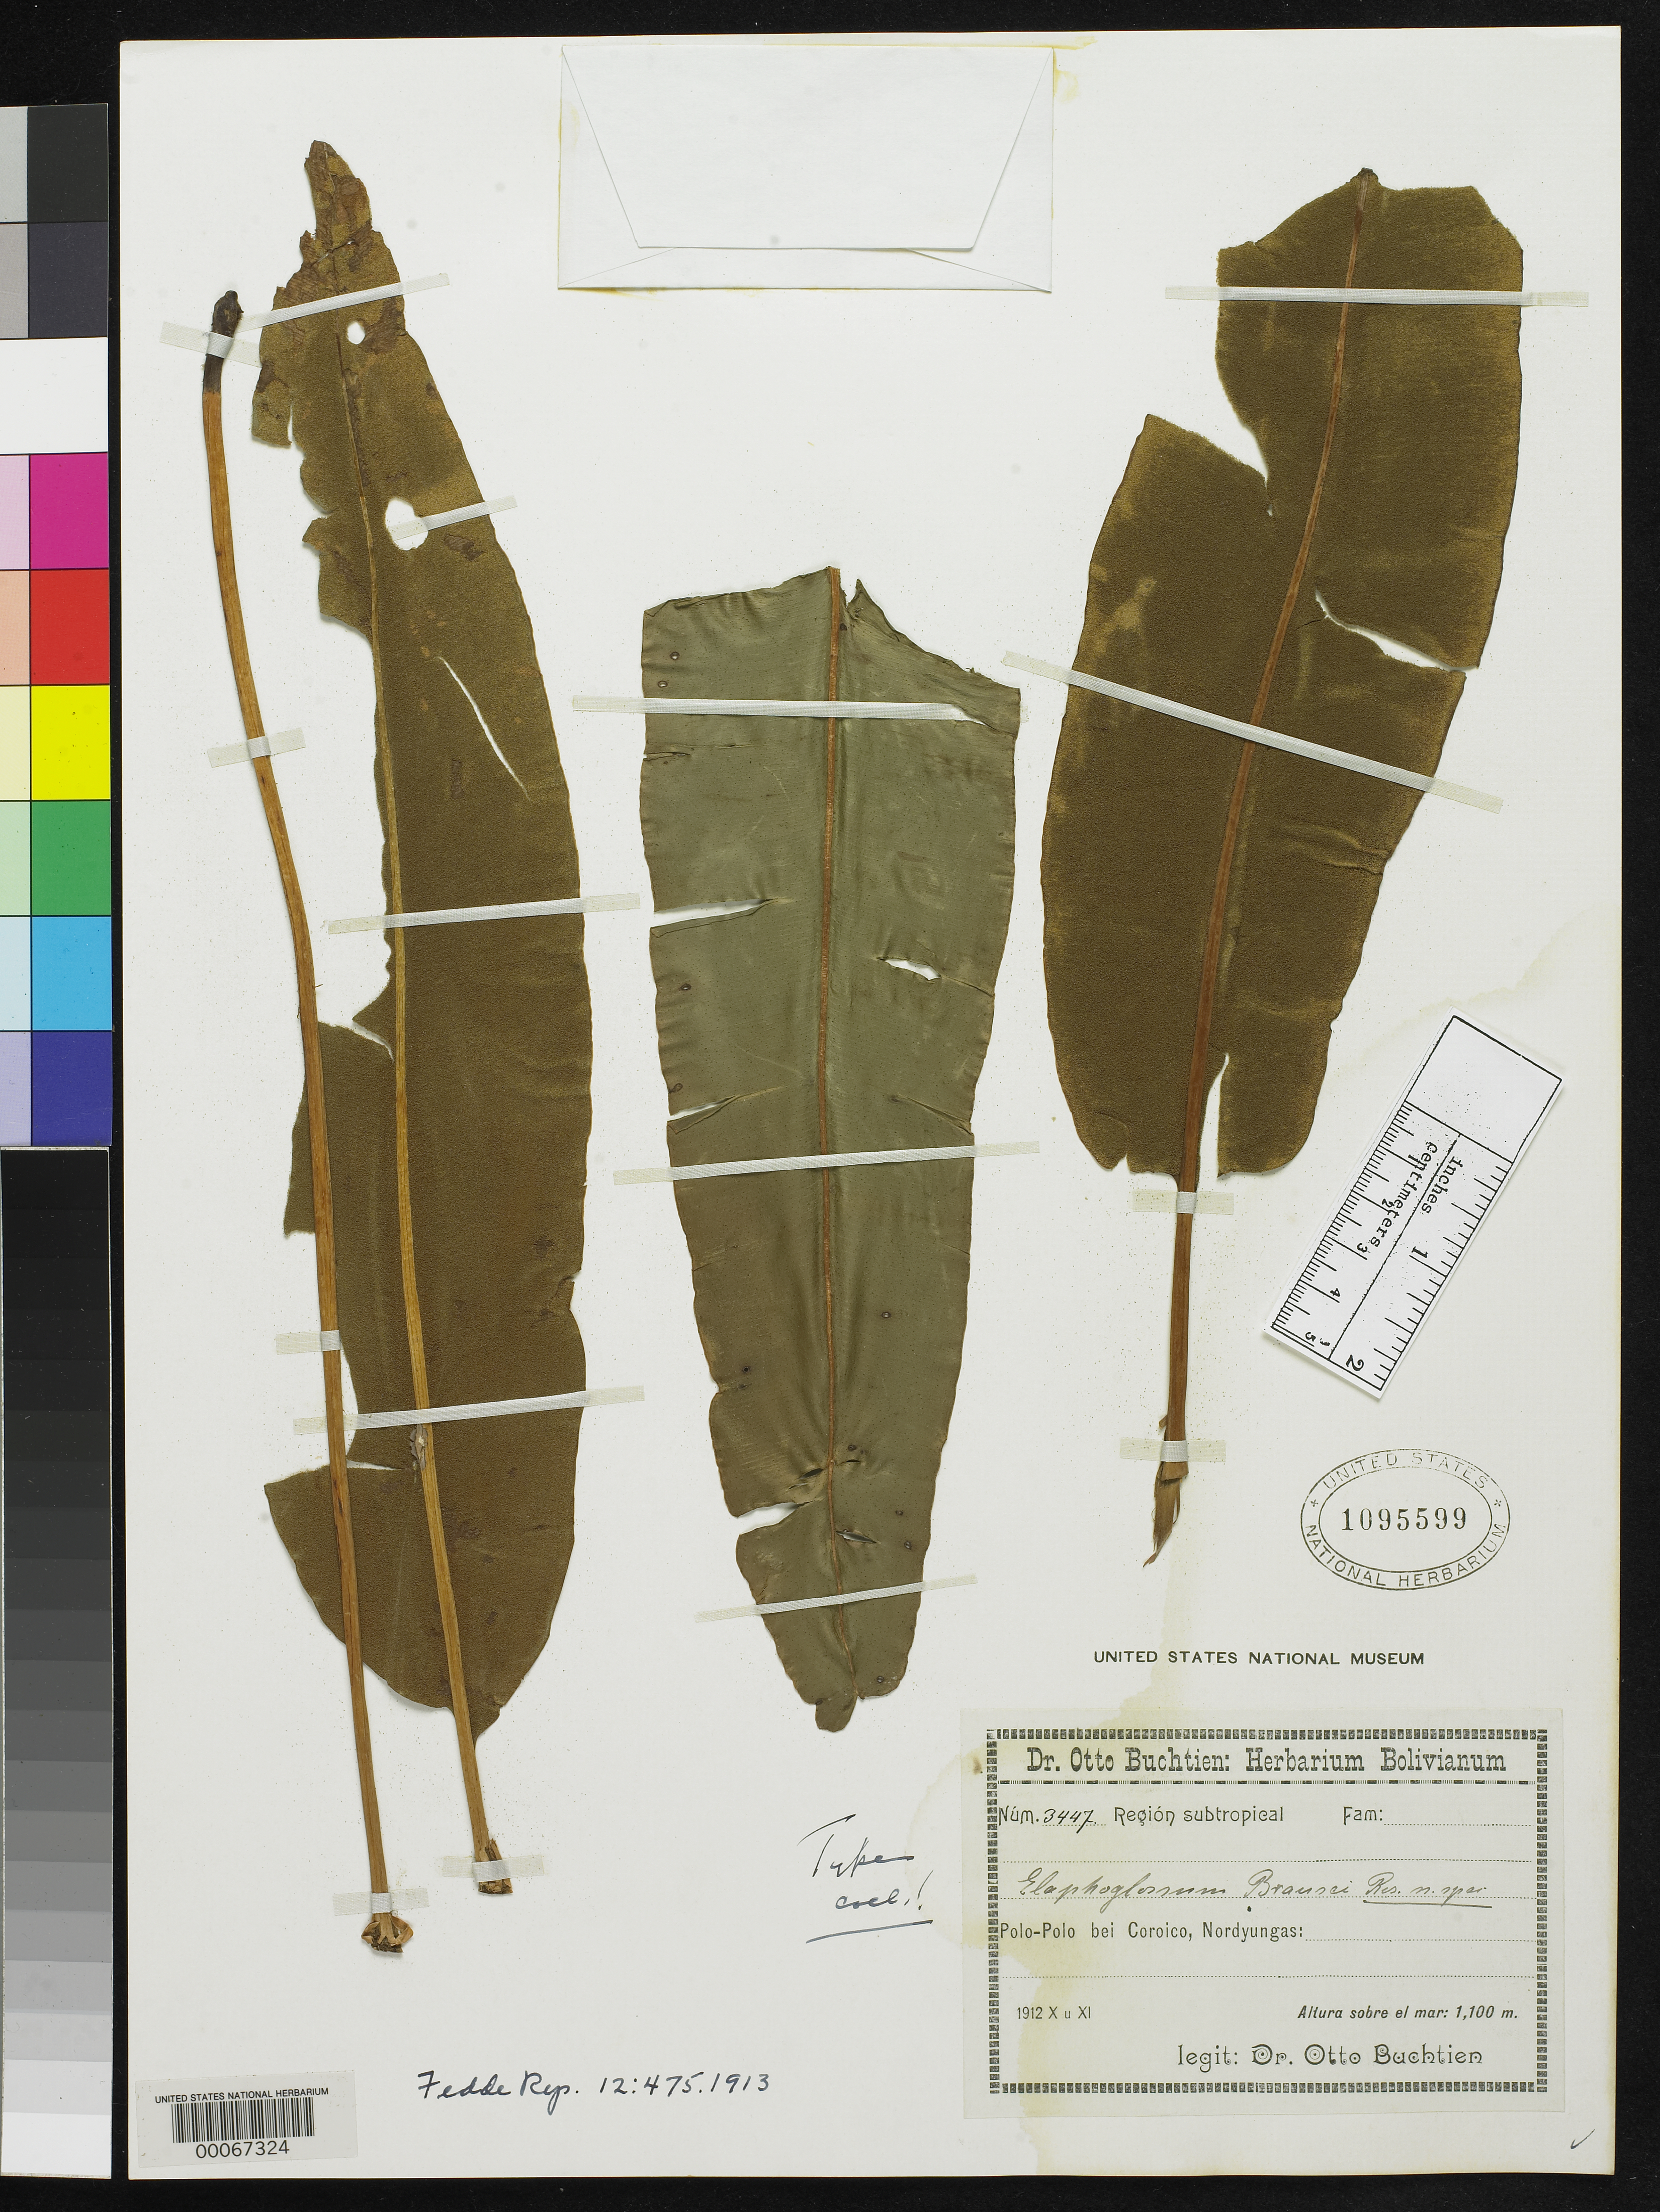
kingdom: Plantae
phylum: Tracheophyta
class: Polypodiopsida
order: Polypodiales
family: Dryopteridaceae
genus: Elaphoglossum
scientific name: Elaphoglossum brausei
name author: Rosenst.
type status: Isotype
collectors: O. Buchtien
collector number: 3447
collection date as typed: Oct 1912 to -- Nov 1912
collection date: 1912-10/1912-11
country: Bolivia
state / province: La Paz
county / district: Nor Yungas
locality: Yungas, Polo-Polo prope Coroico.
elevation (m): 900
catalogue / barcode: US 1095599